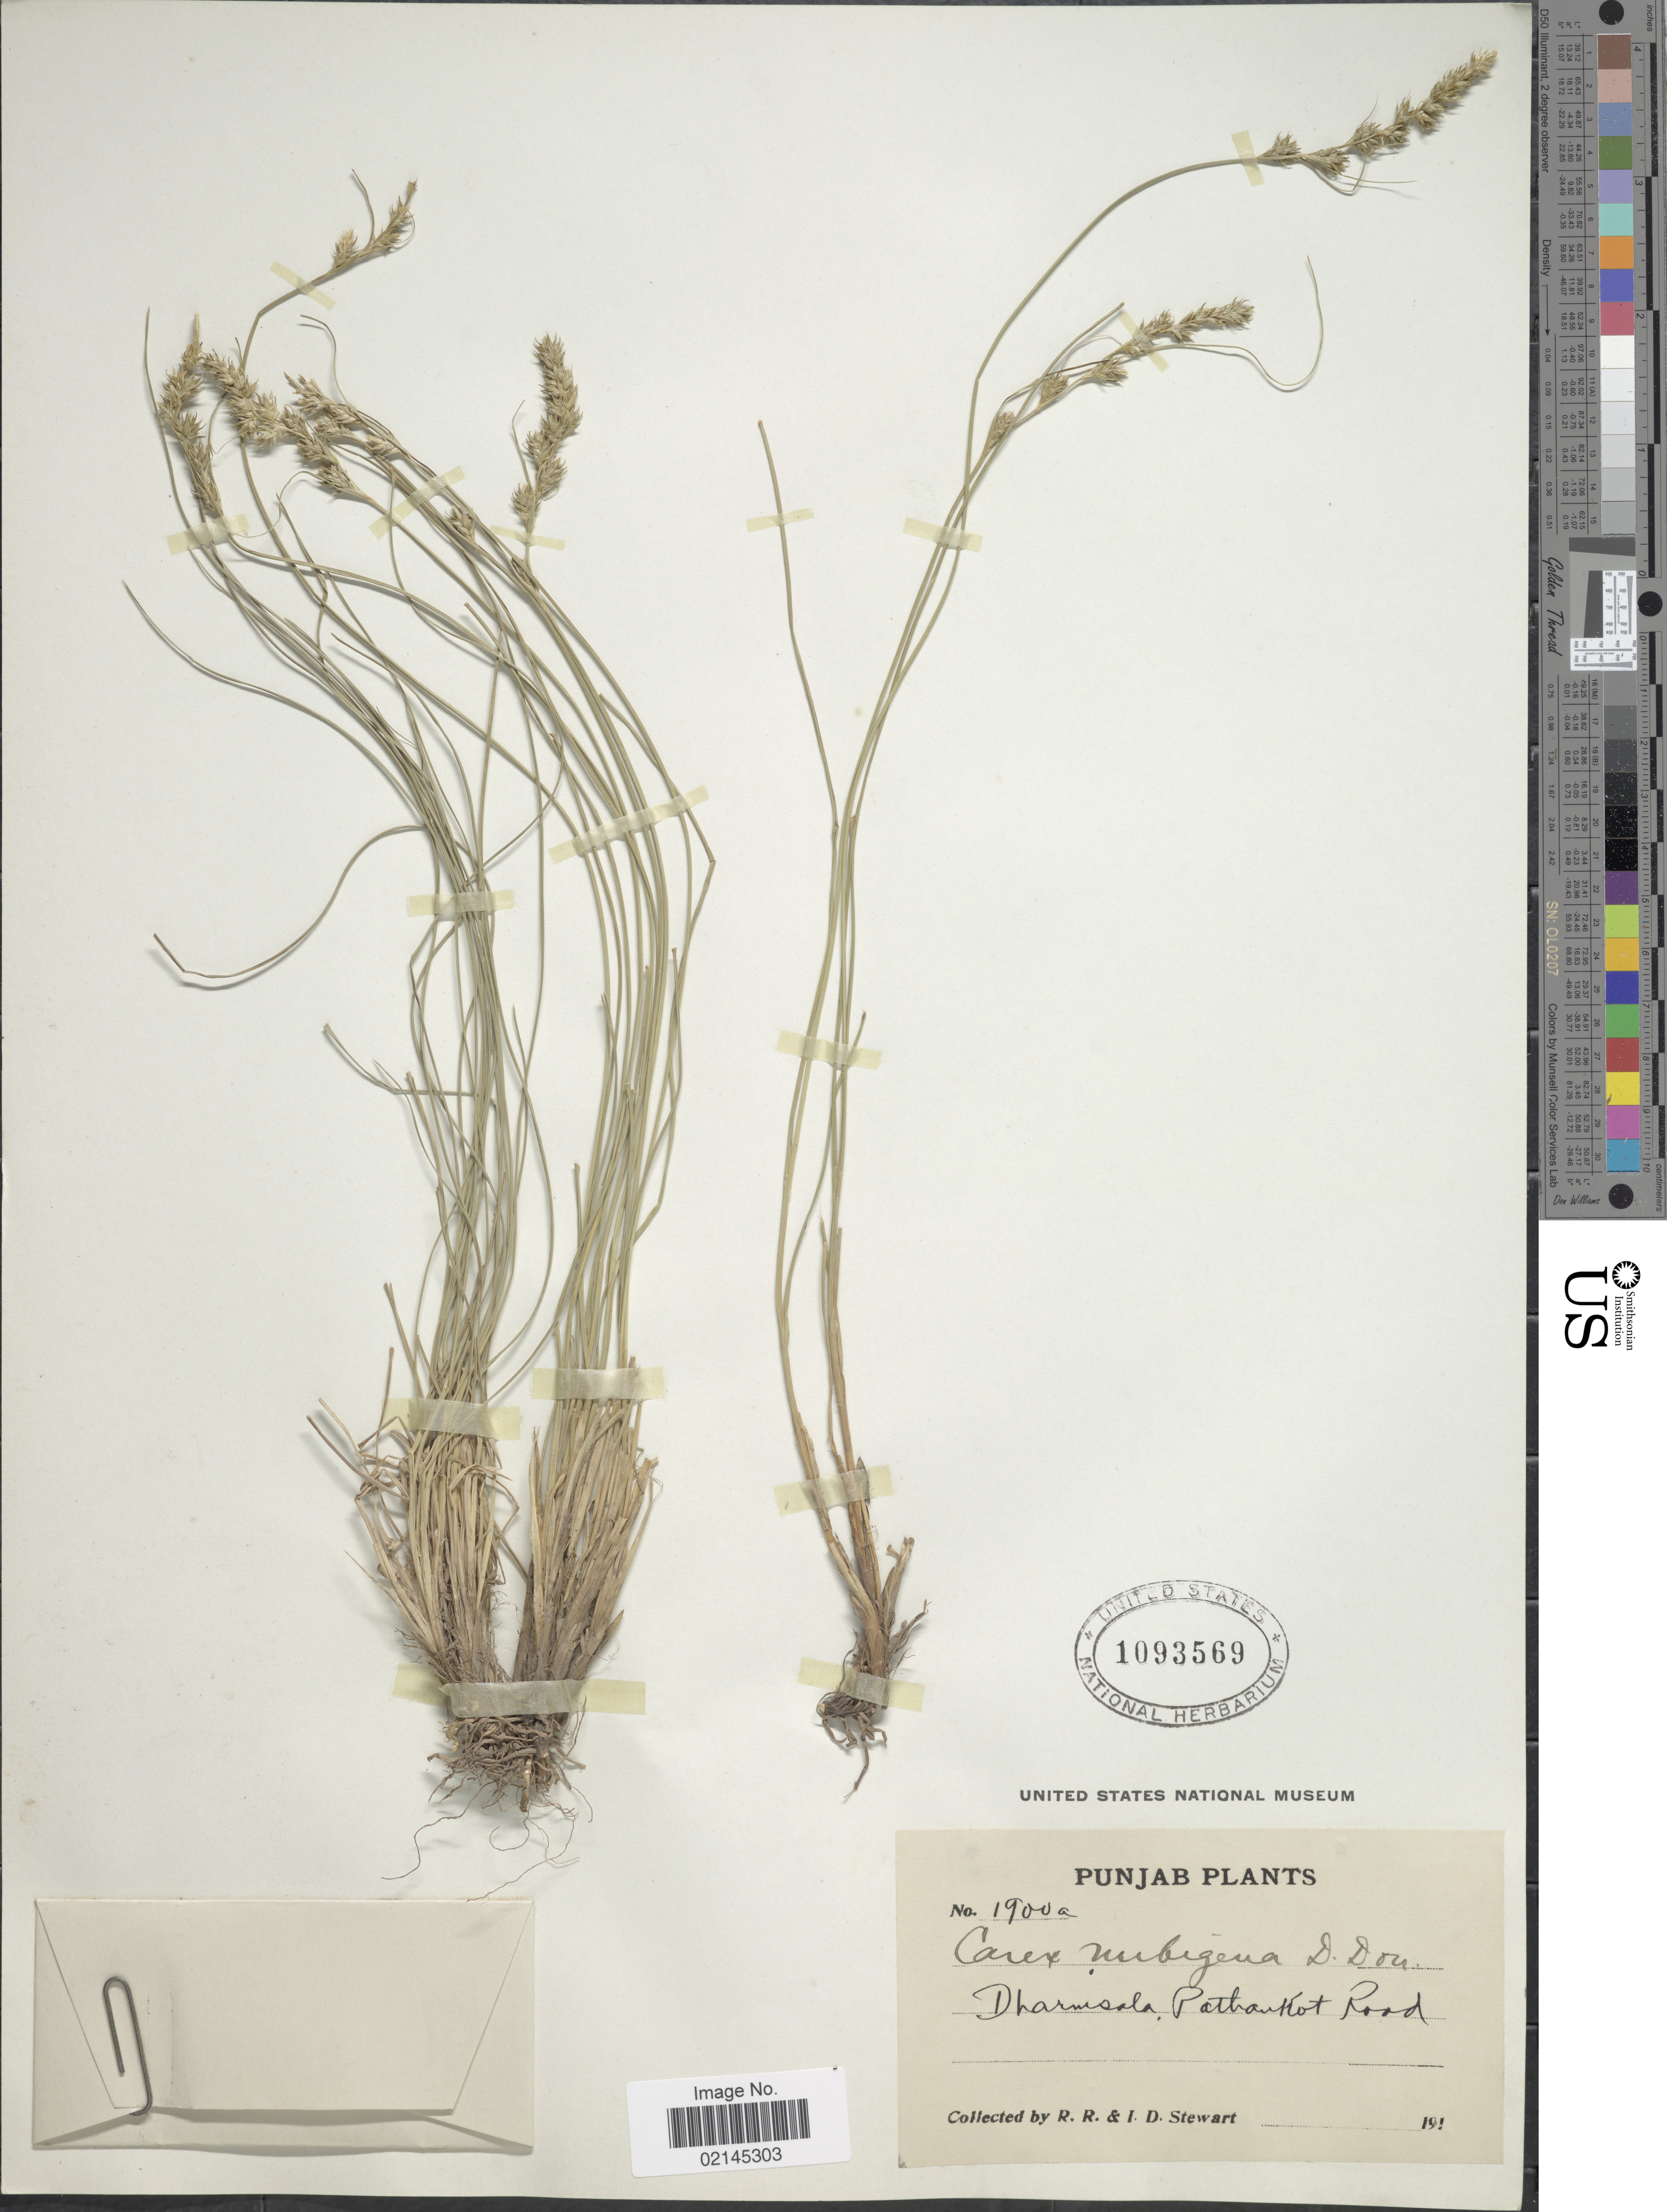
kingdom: Plantae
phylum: Tracheophyta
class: Liliopsida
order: Poales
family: Cyperaceae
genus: Carex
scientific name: Carex nubigena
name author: D. Don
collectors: R. R. Stewart & I. Stewart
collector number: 1900a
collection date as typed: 191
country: India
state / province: Himachal Pradesh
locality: Dharmsala, Pathan Kot Road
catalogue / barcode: US 1093569